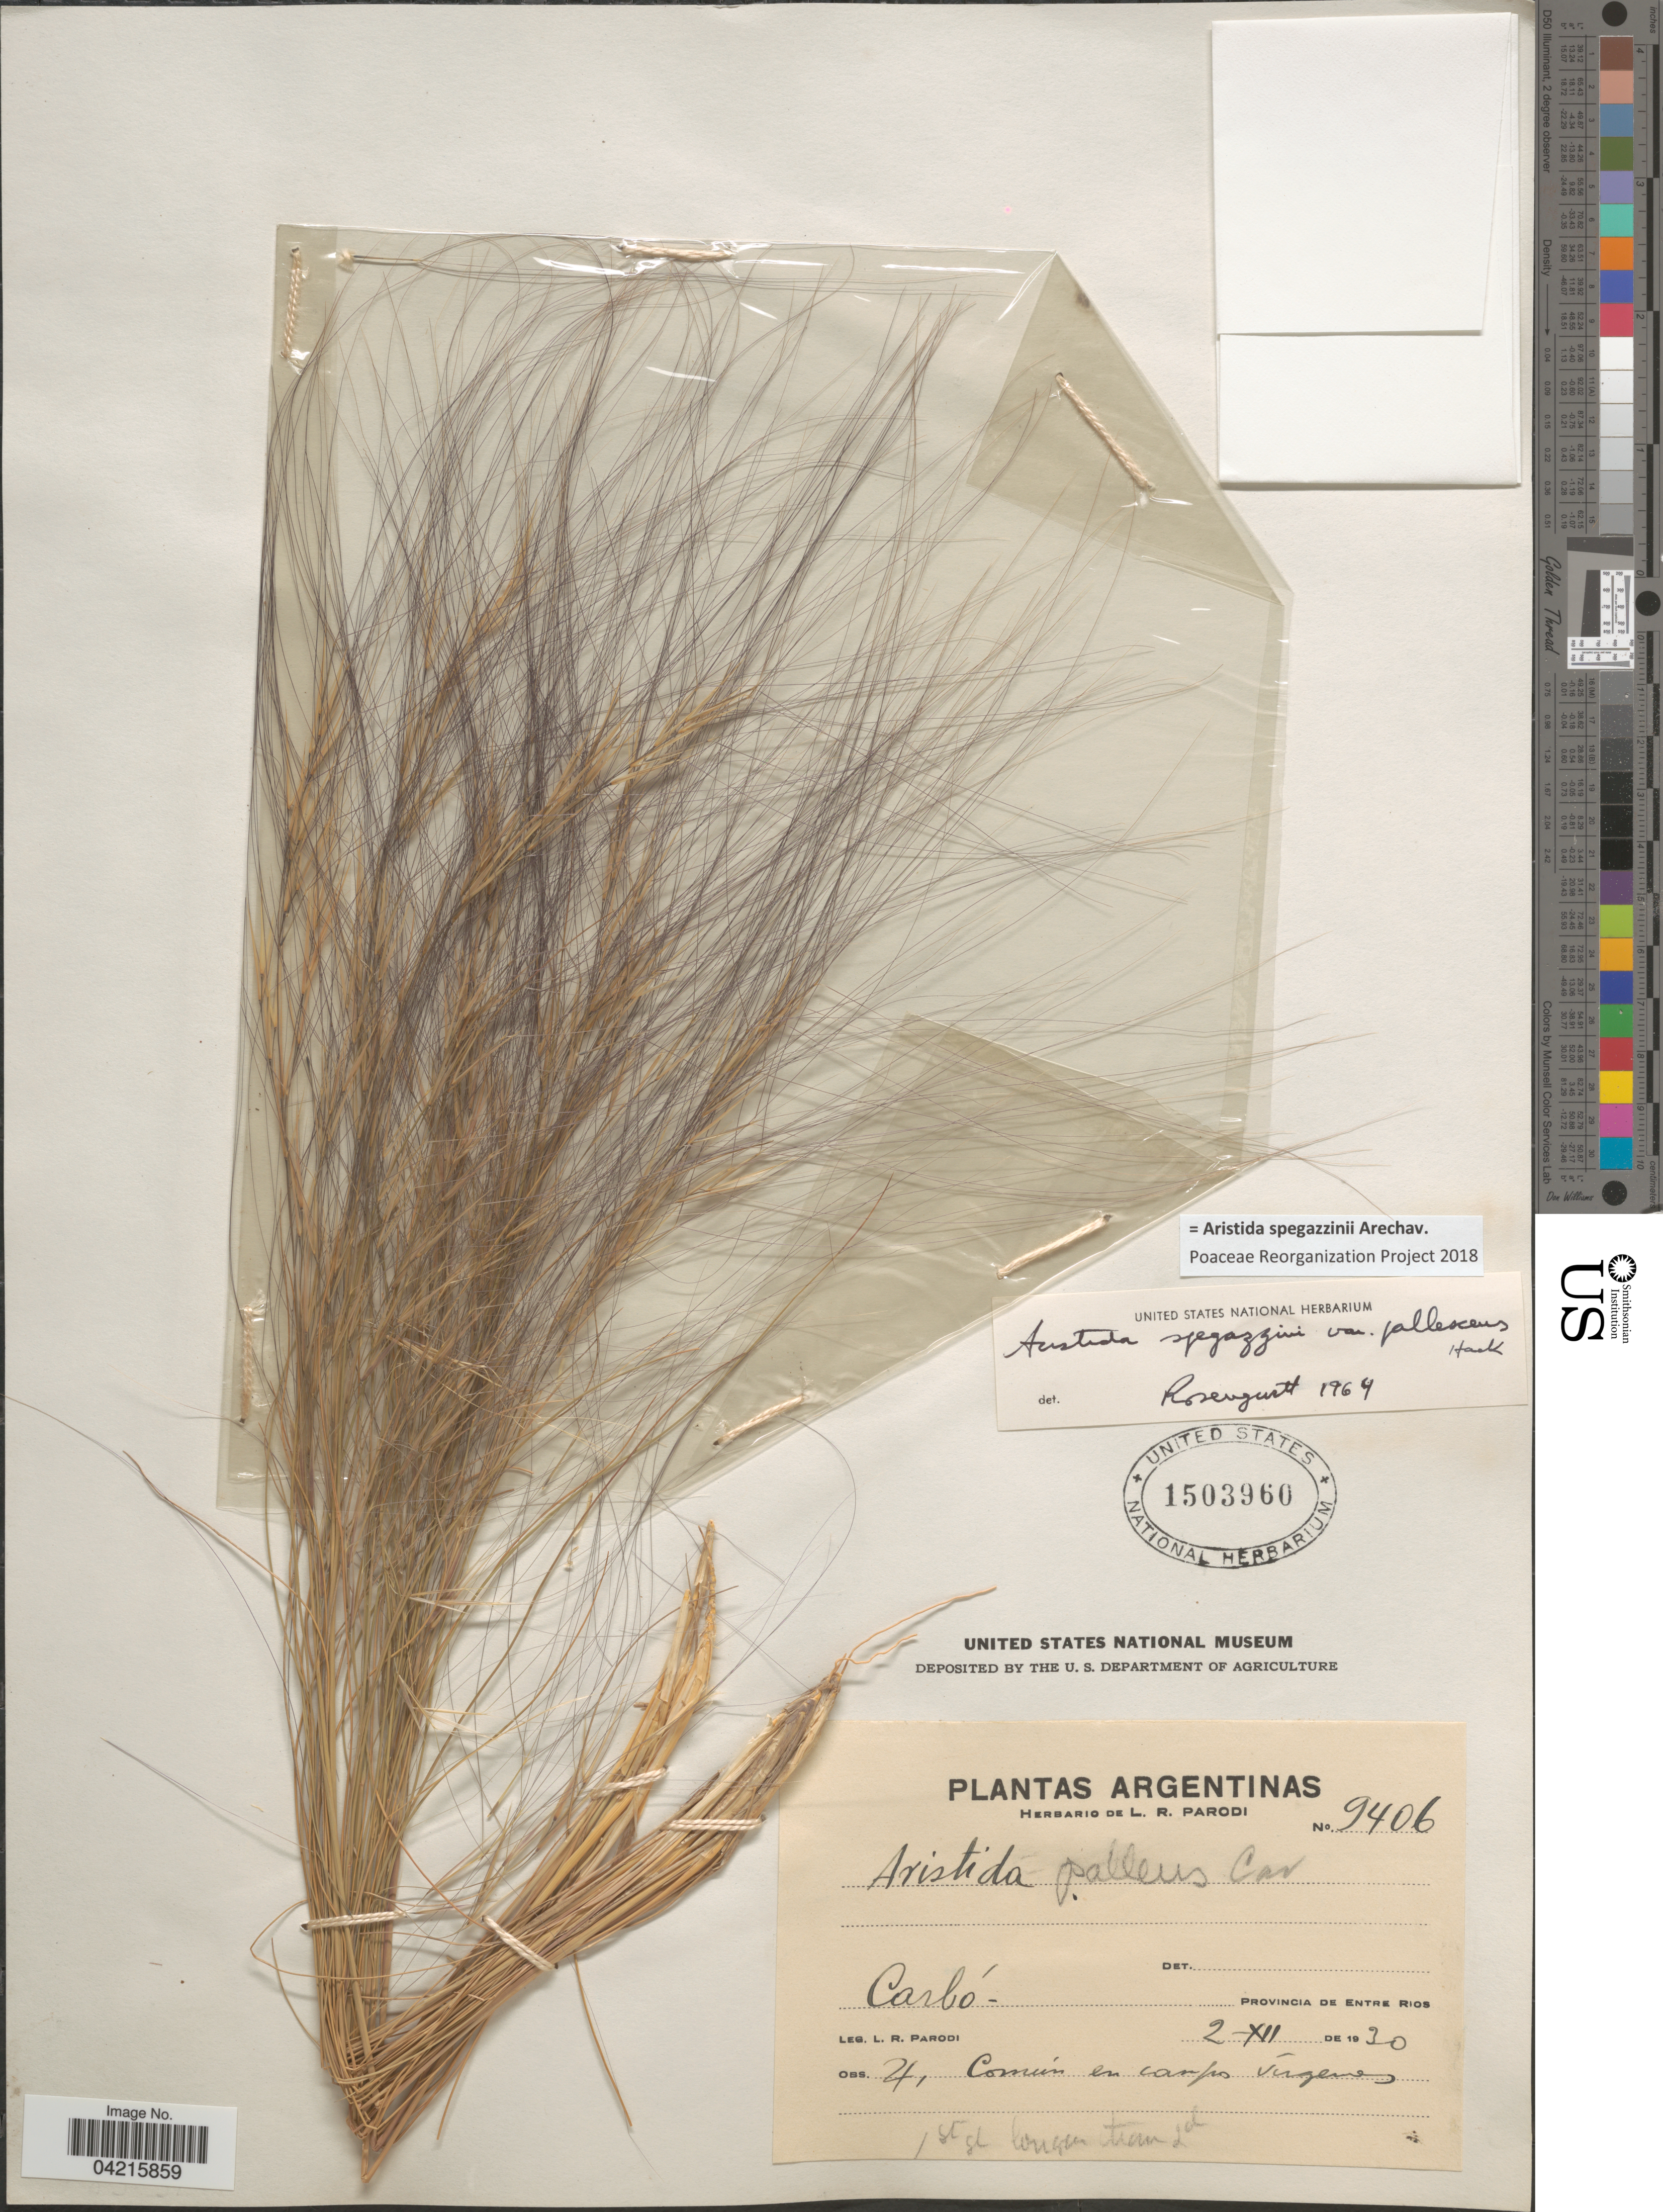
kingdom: Plantae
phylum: Tracheophyta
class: Liliopsida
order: Poales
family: Poaceae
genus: Aristida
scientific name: Aristida spegazzinii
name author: Arechav.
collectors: L. R. Parodi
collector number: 9406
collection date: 1930-12-02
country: Argentina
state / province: Entre Rios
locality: Carbó.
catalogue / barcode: US 1503960